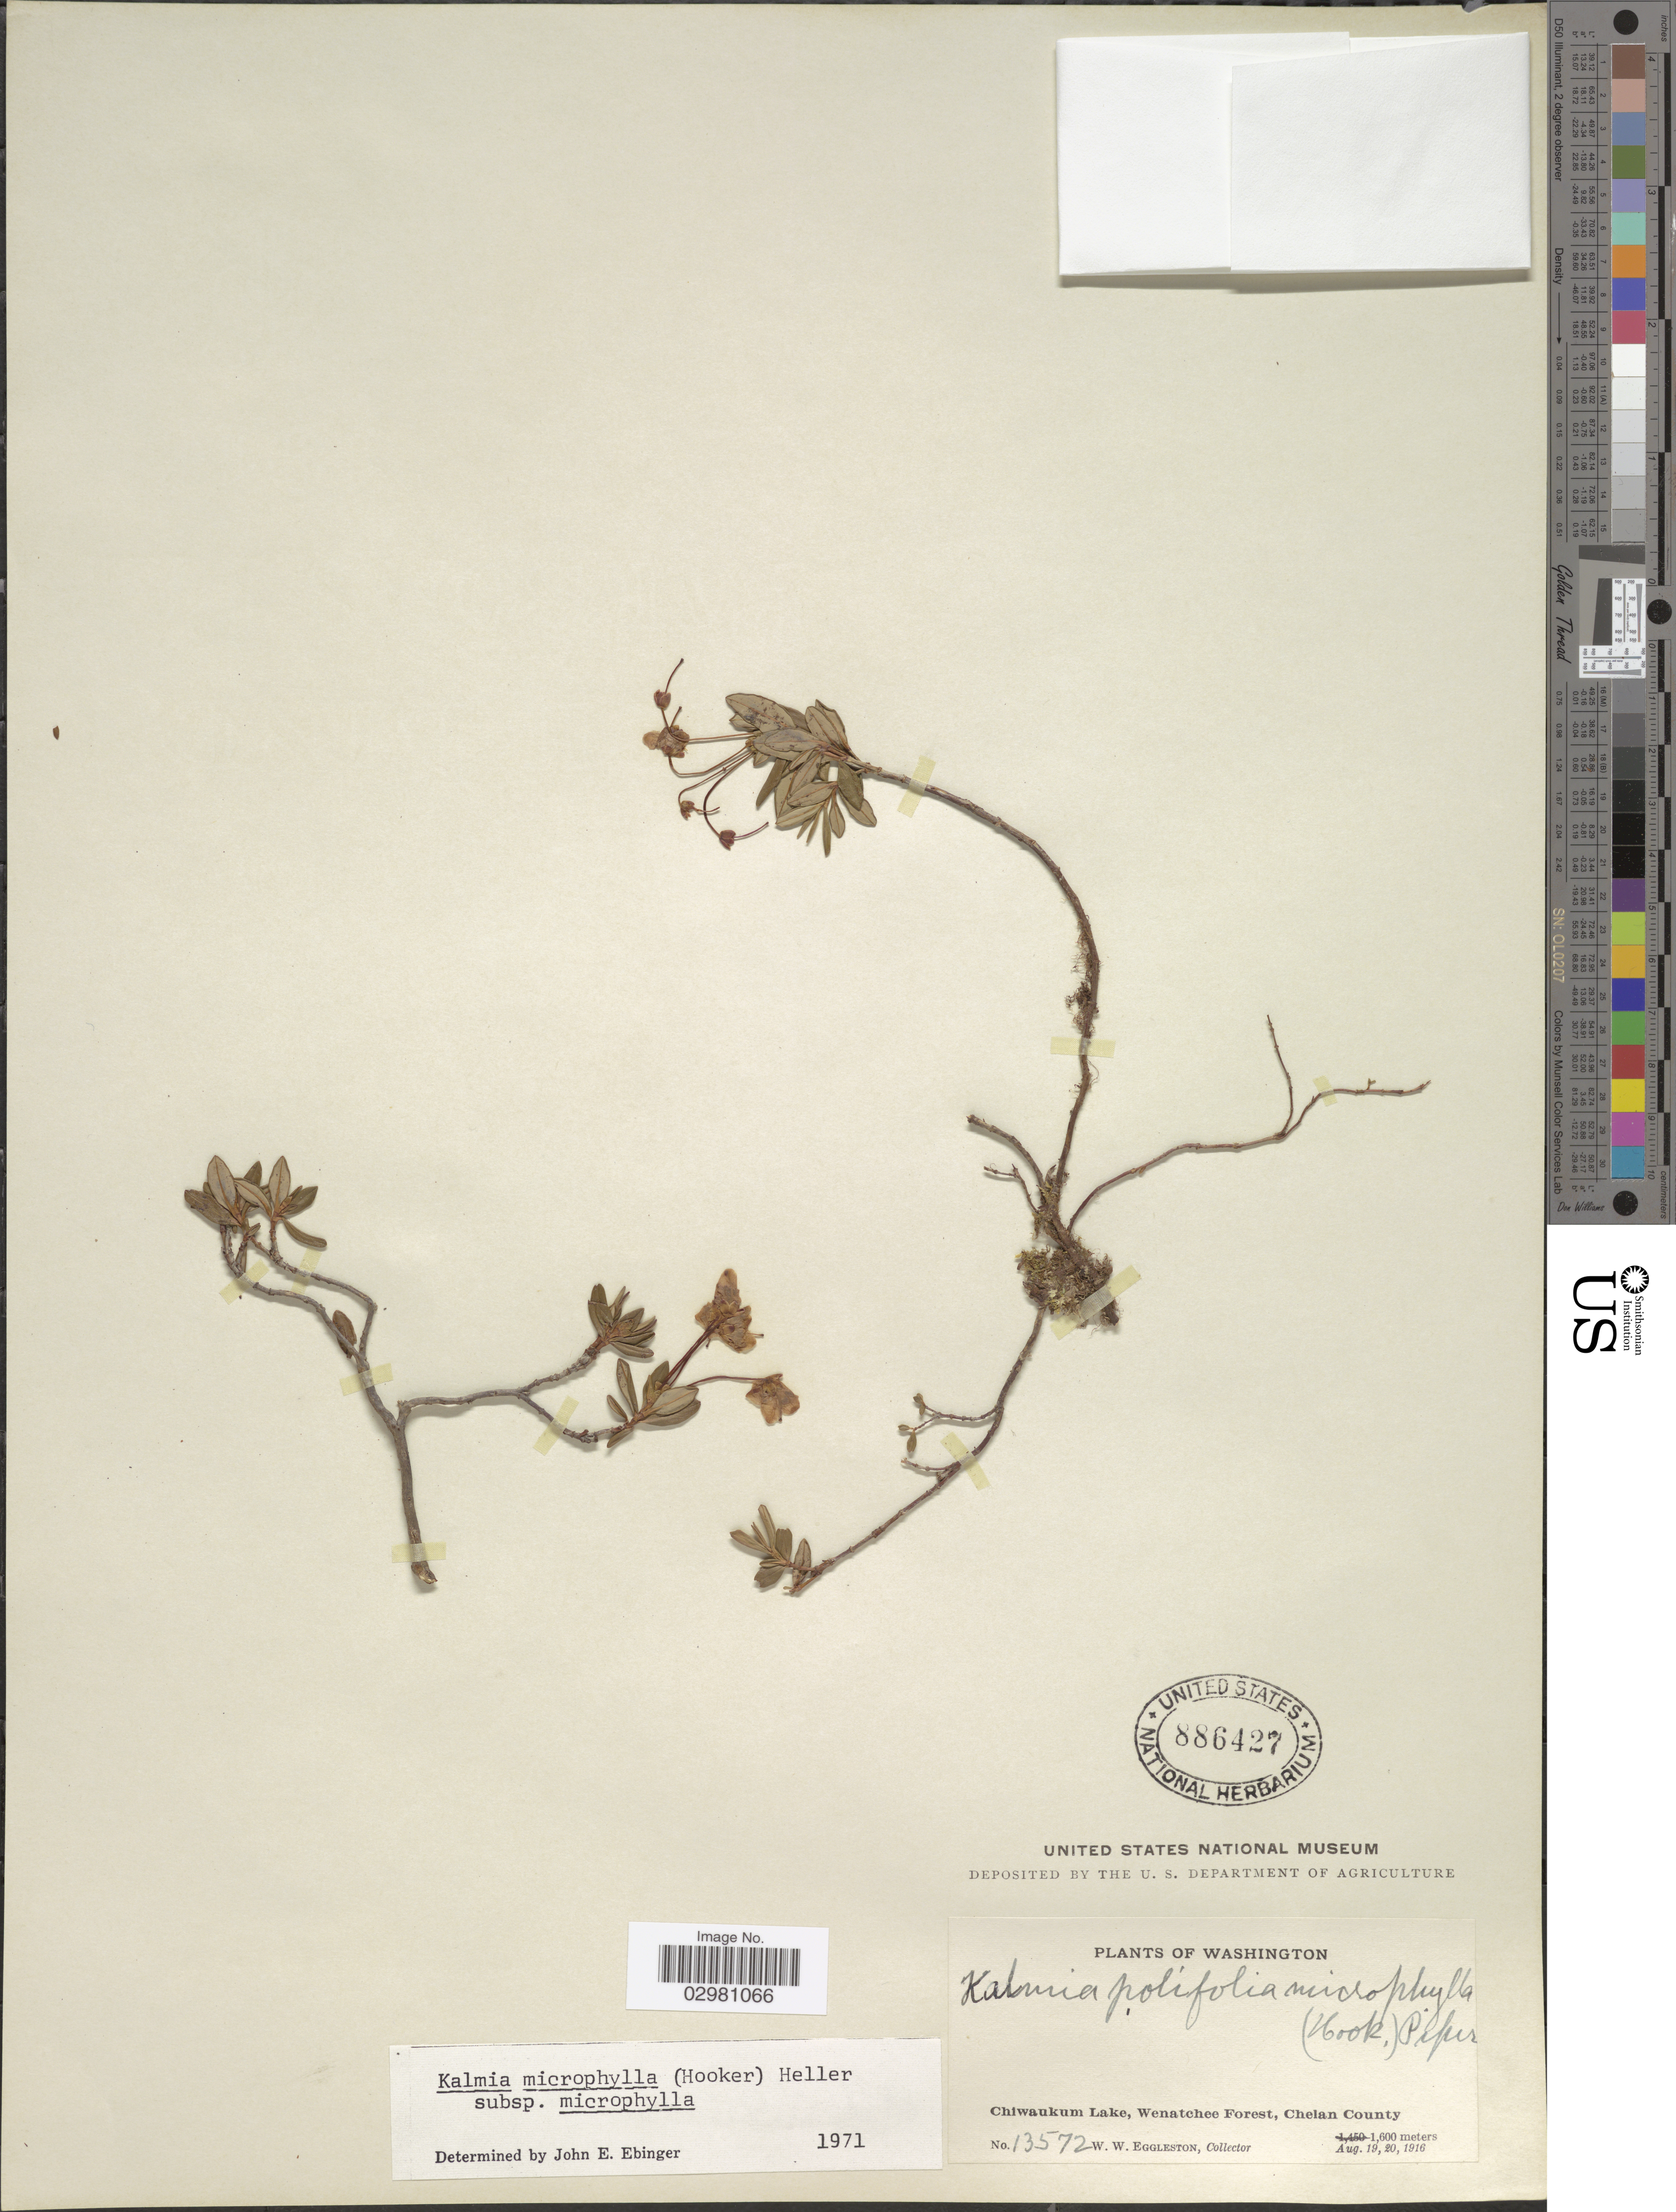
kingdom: Plantae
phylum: Tracheophyta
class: Magnoliopsida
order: Ericales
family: Ericaceae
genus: Kalmia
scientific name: Kalmia microphylla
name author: (Hook.) A. Heller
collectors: W. W. Eggleston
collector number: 13572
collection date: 1916-08-19/1916-08-20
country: United States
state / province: Washington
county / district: Chelan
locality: Chiwaukum Lake, Wenatchee Forest, Chelan County.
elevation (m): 1600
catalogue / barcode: US 886427